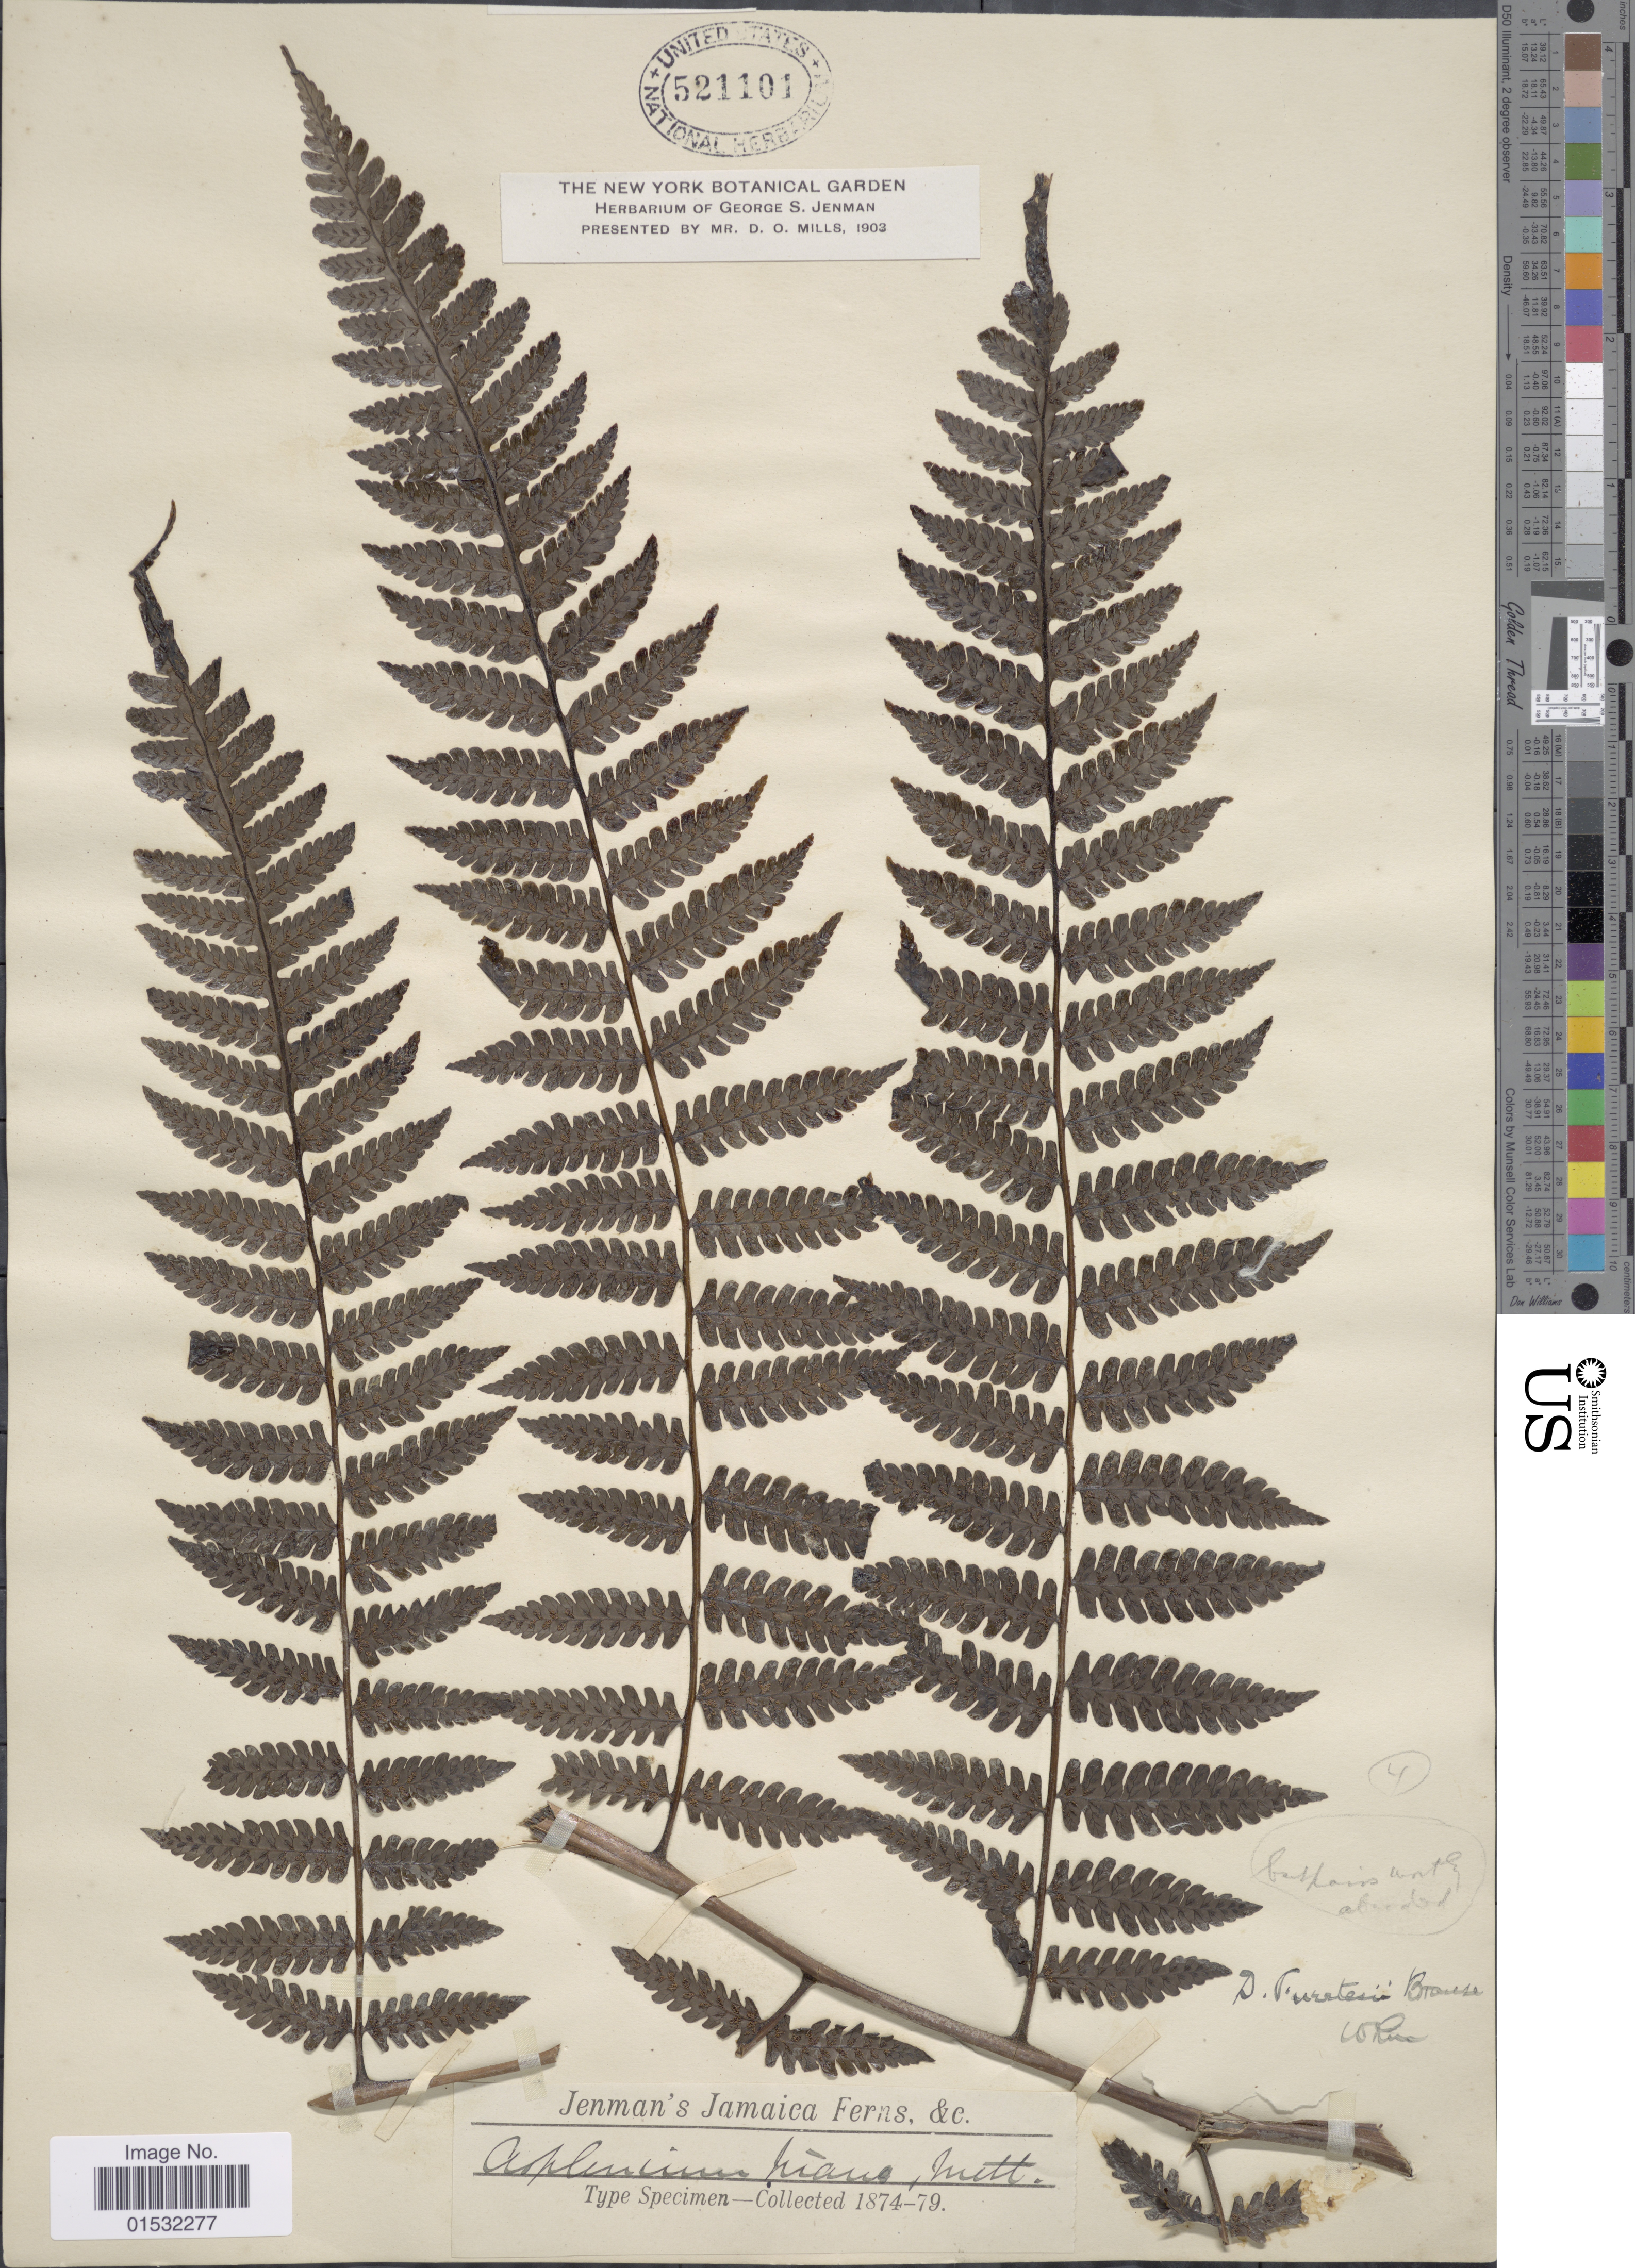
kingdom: Plantae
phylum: Tracheophyta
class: Polypodiopsida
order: Polypodiales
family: Athyriaceae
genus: Diplazium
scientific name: Diplazium fuertesii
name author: Brause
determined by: Sánchez, C.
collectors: -. Jenman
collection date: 1874/1879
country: Jamaica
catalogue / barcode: US 521101